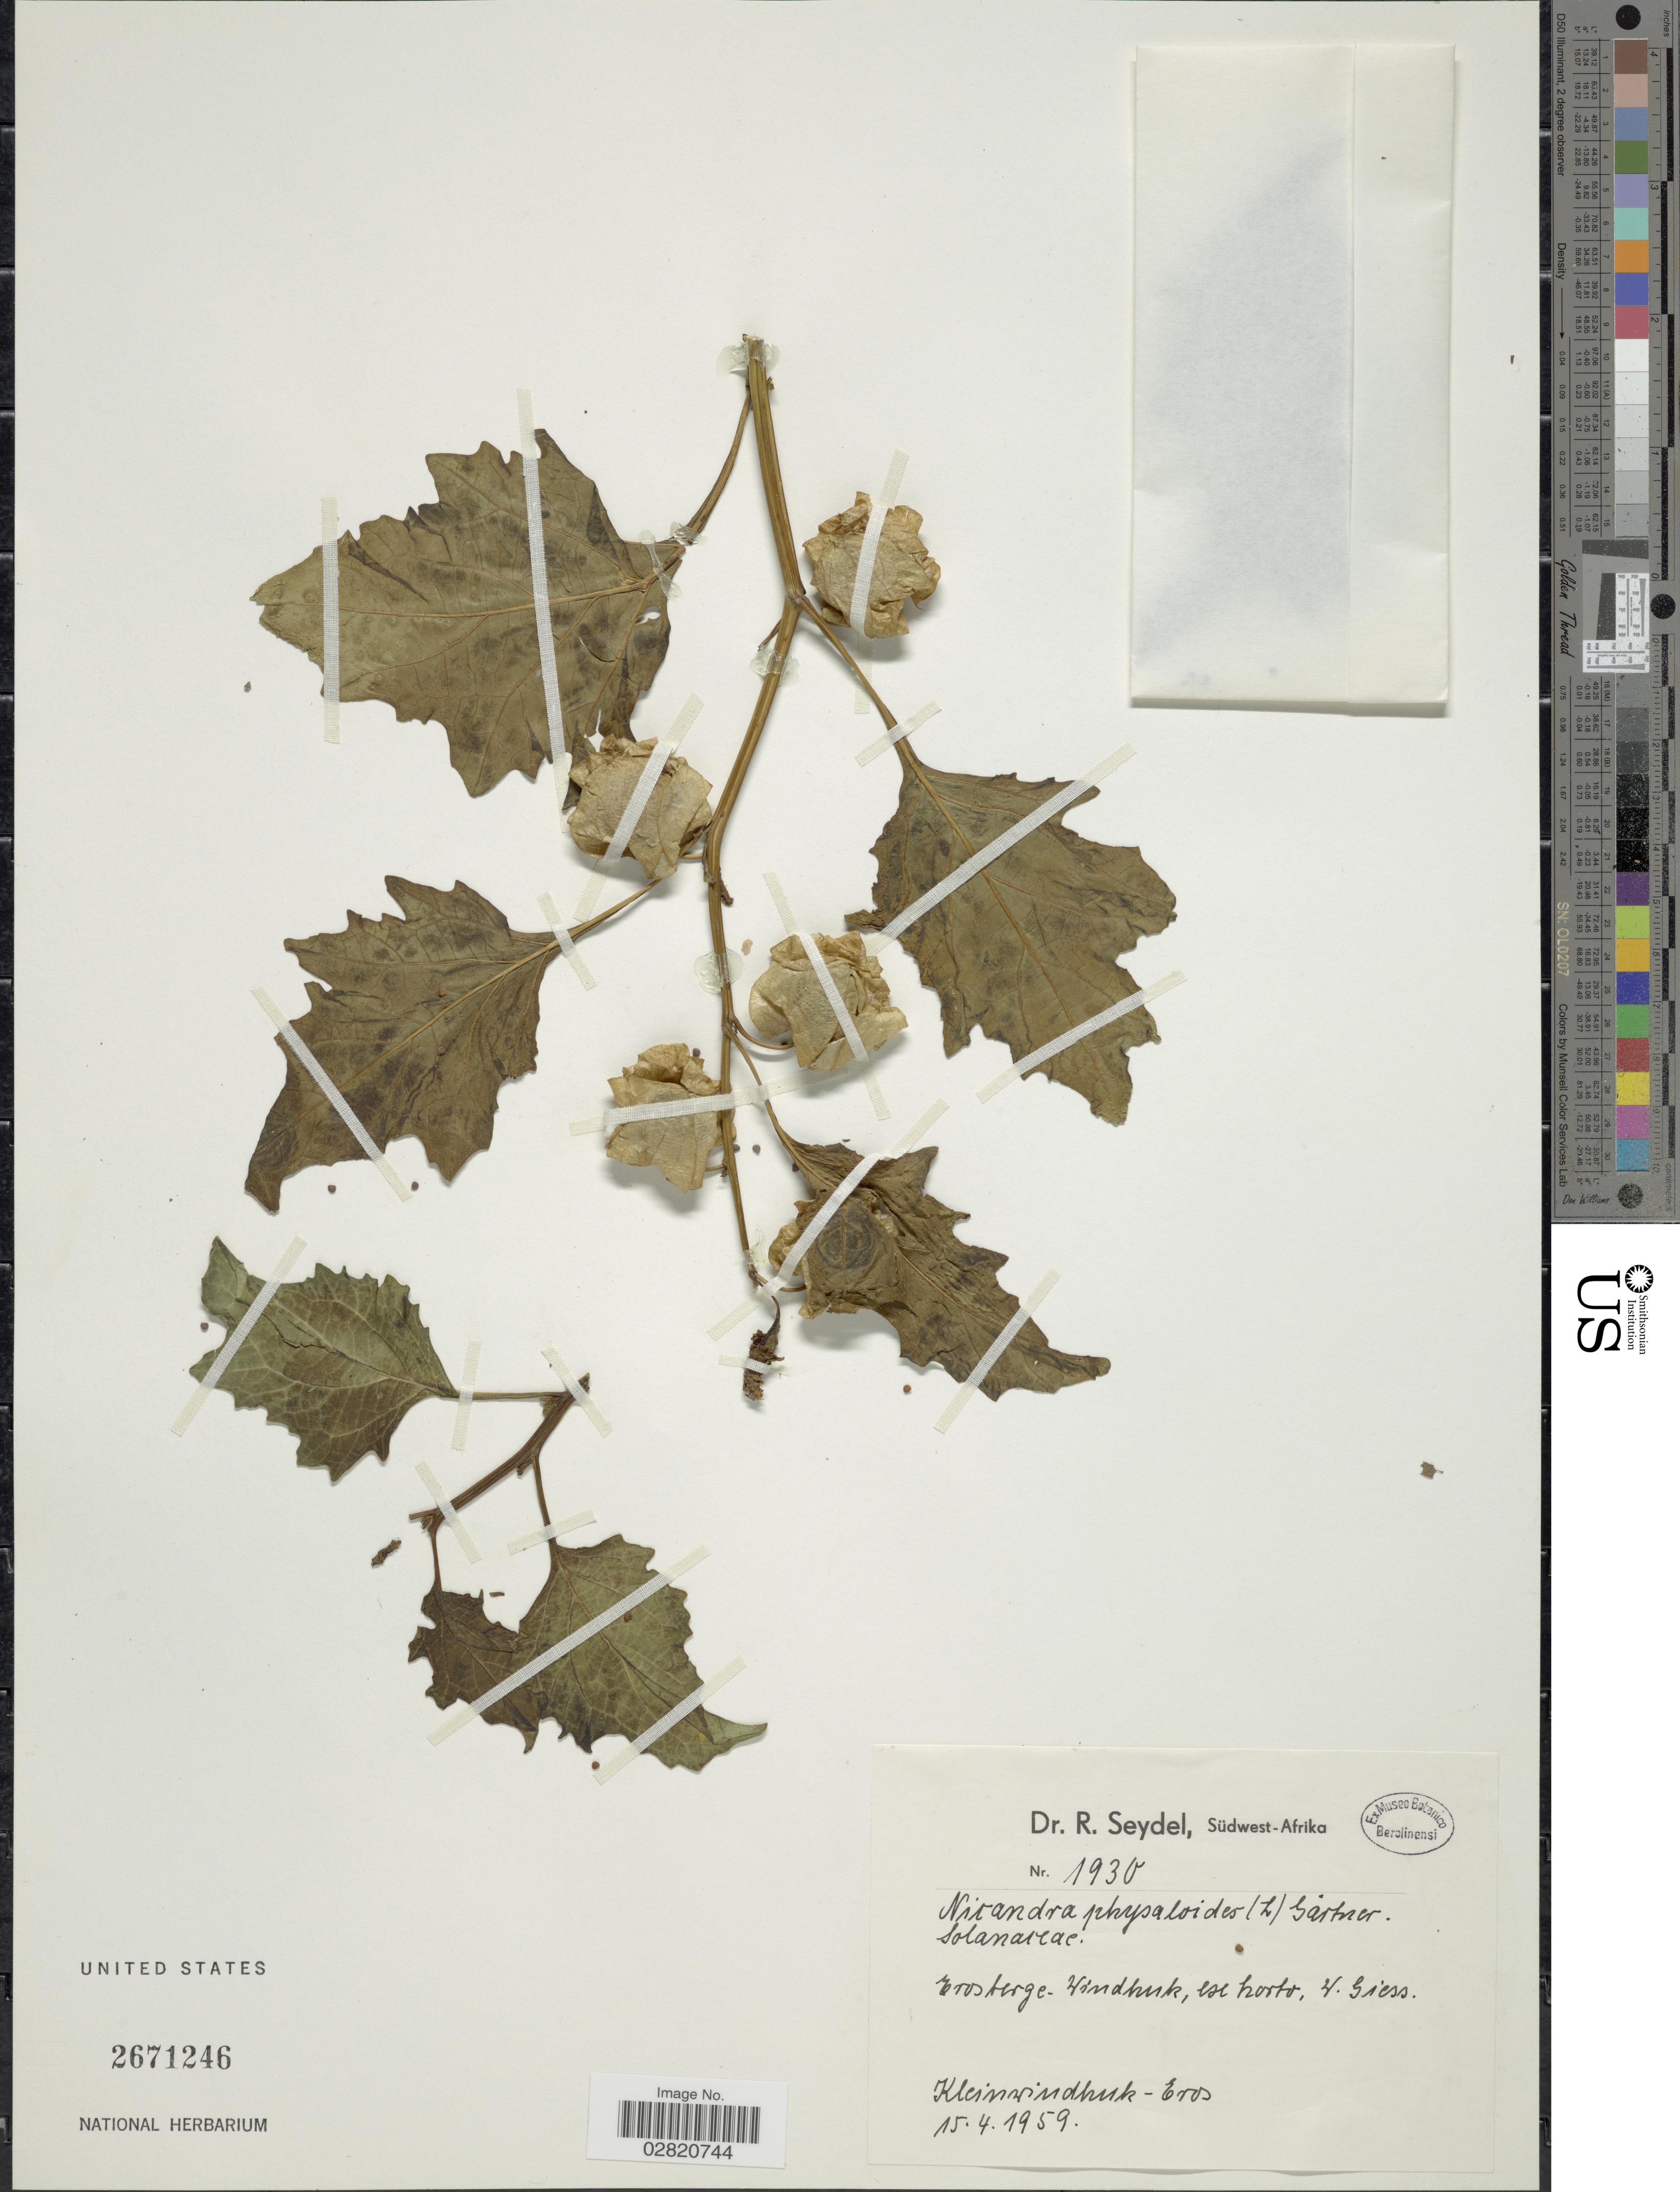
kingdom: Plantae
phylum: Tracheophyta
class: Magnoliopsida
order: Solanales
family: Solanaceae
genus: Nicandra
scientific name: Nicandra physalodes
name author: (L.) Gaertn.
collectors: R. Seydel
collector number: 1930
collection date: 1959-04-15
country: Namibia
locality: Südwest-Afrika. Trosberge- Windhoek, ese horto. v. Giess. Kleinswindhoek-Eros.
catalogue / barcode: US 2671246